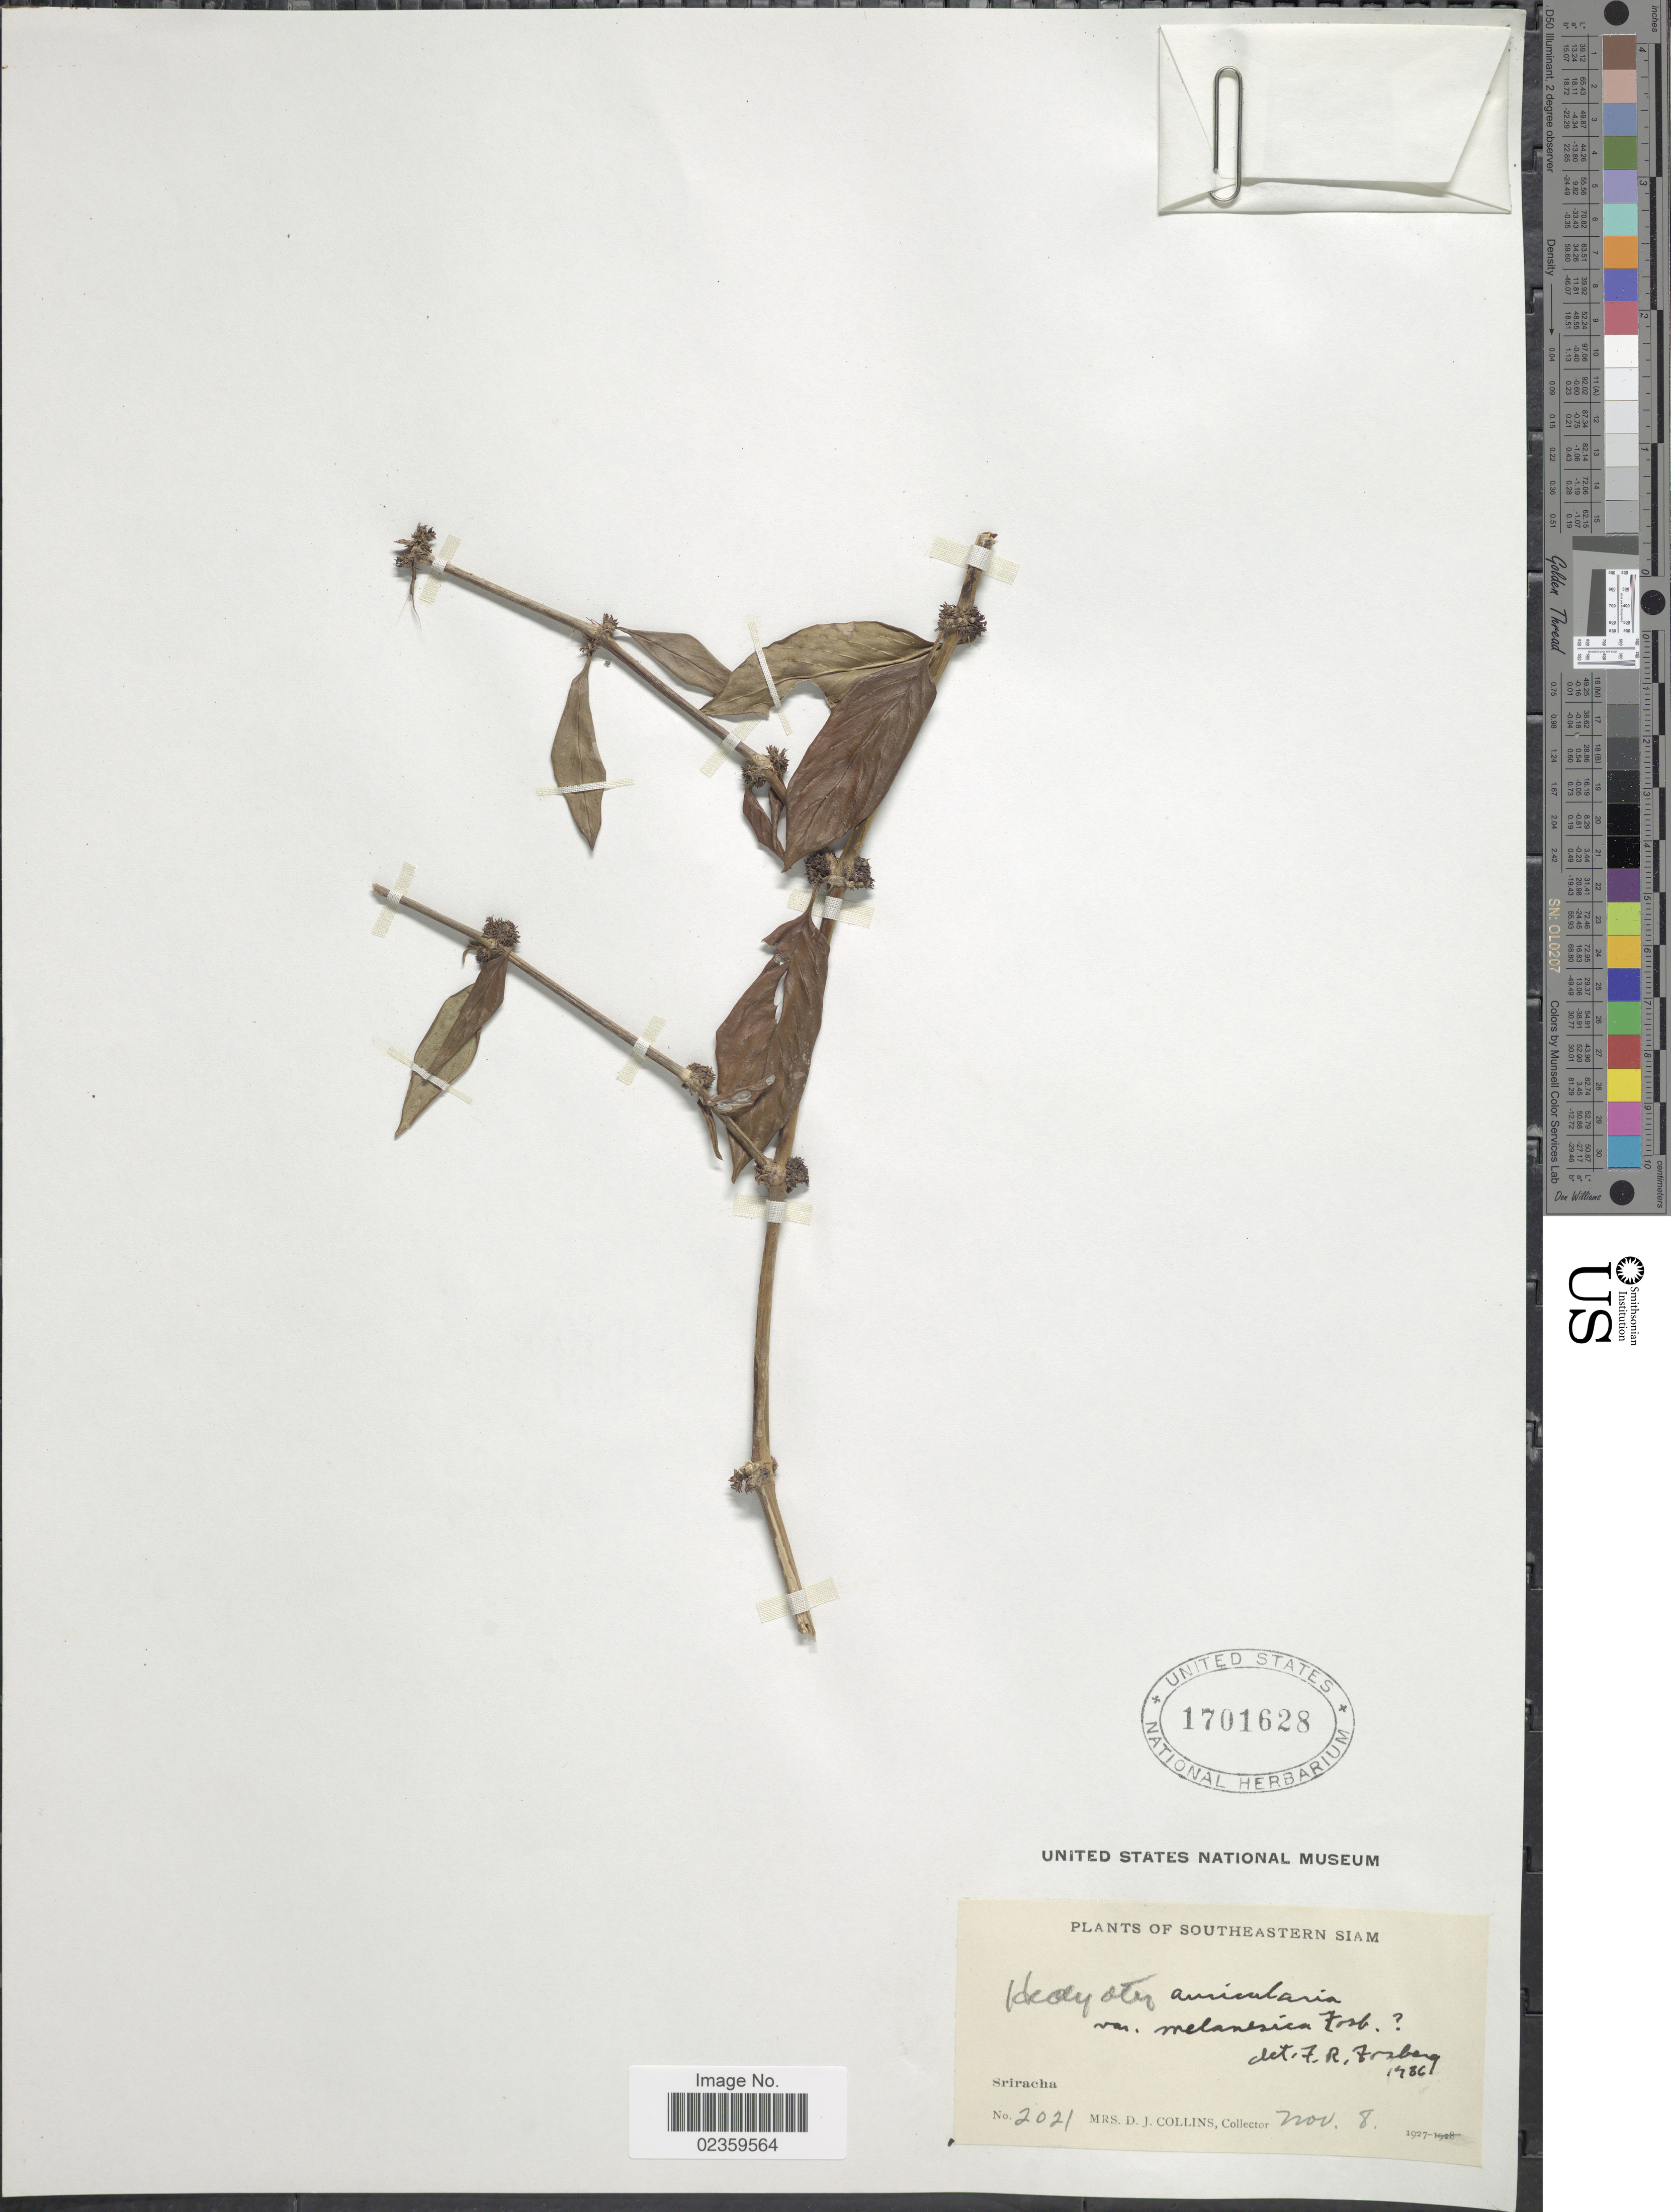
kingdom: Plantae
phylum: Tracheophyta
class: Magnoliopsida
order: Gentianales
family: Rubiaceae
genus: Exallage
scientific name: Exallage sp.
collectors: Mrs. D. J. Collins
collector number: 2021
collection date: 1927-11-08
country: Thailand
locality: Southeastern Siam. Sriracha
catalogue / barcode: US 1701628